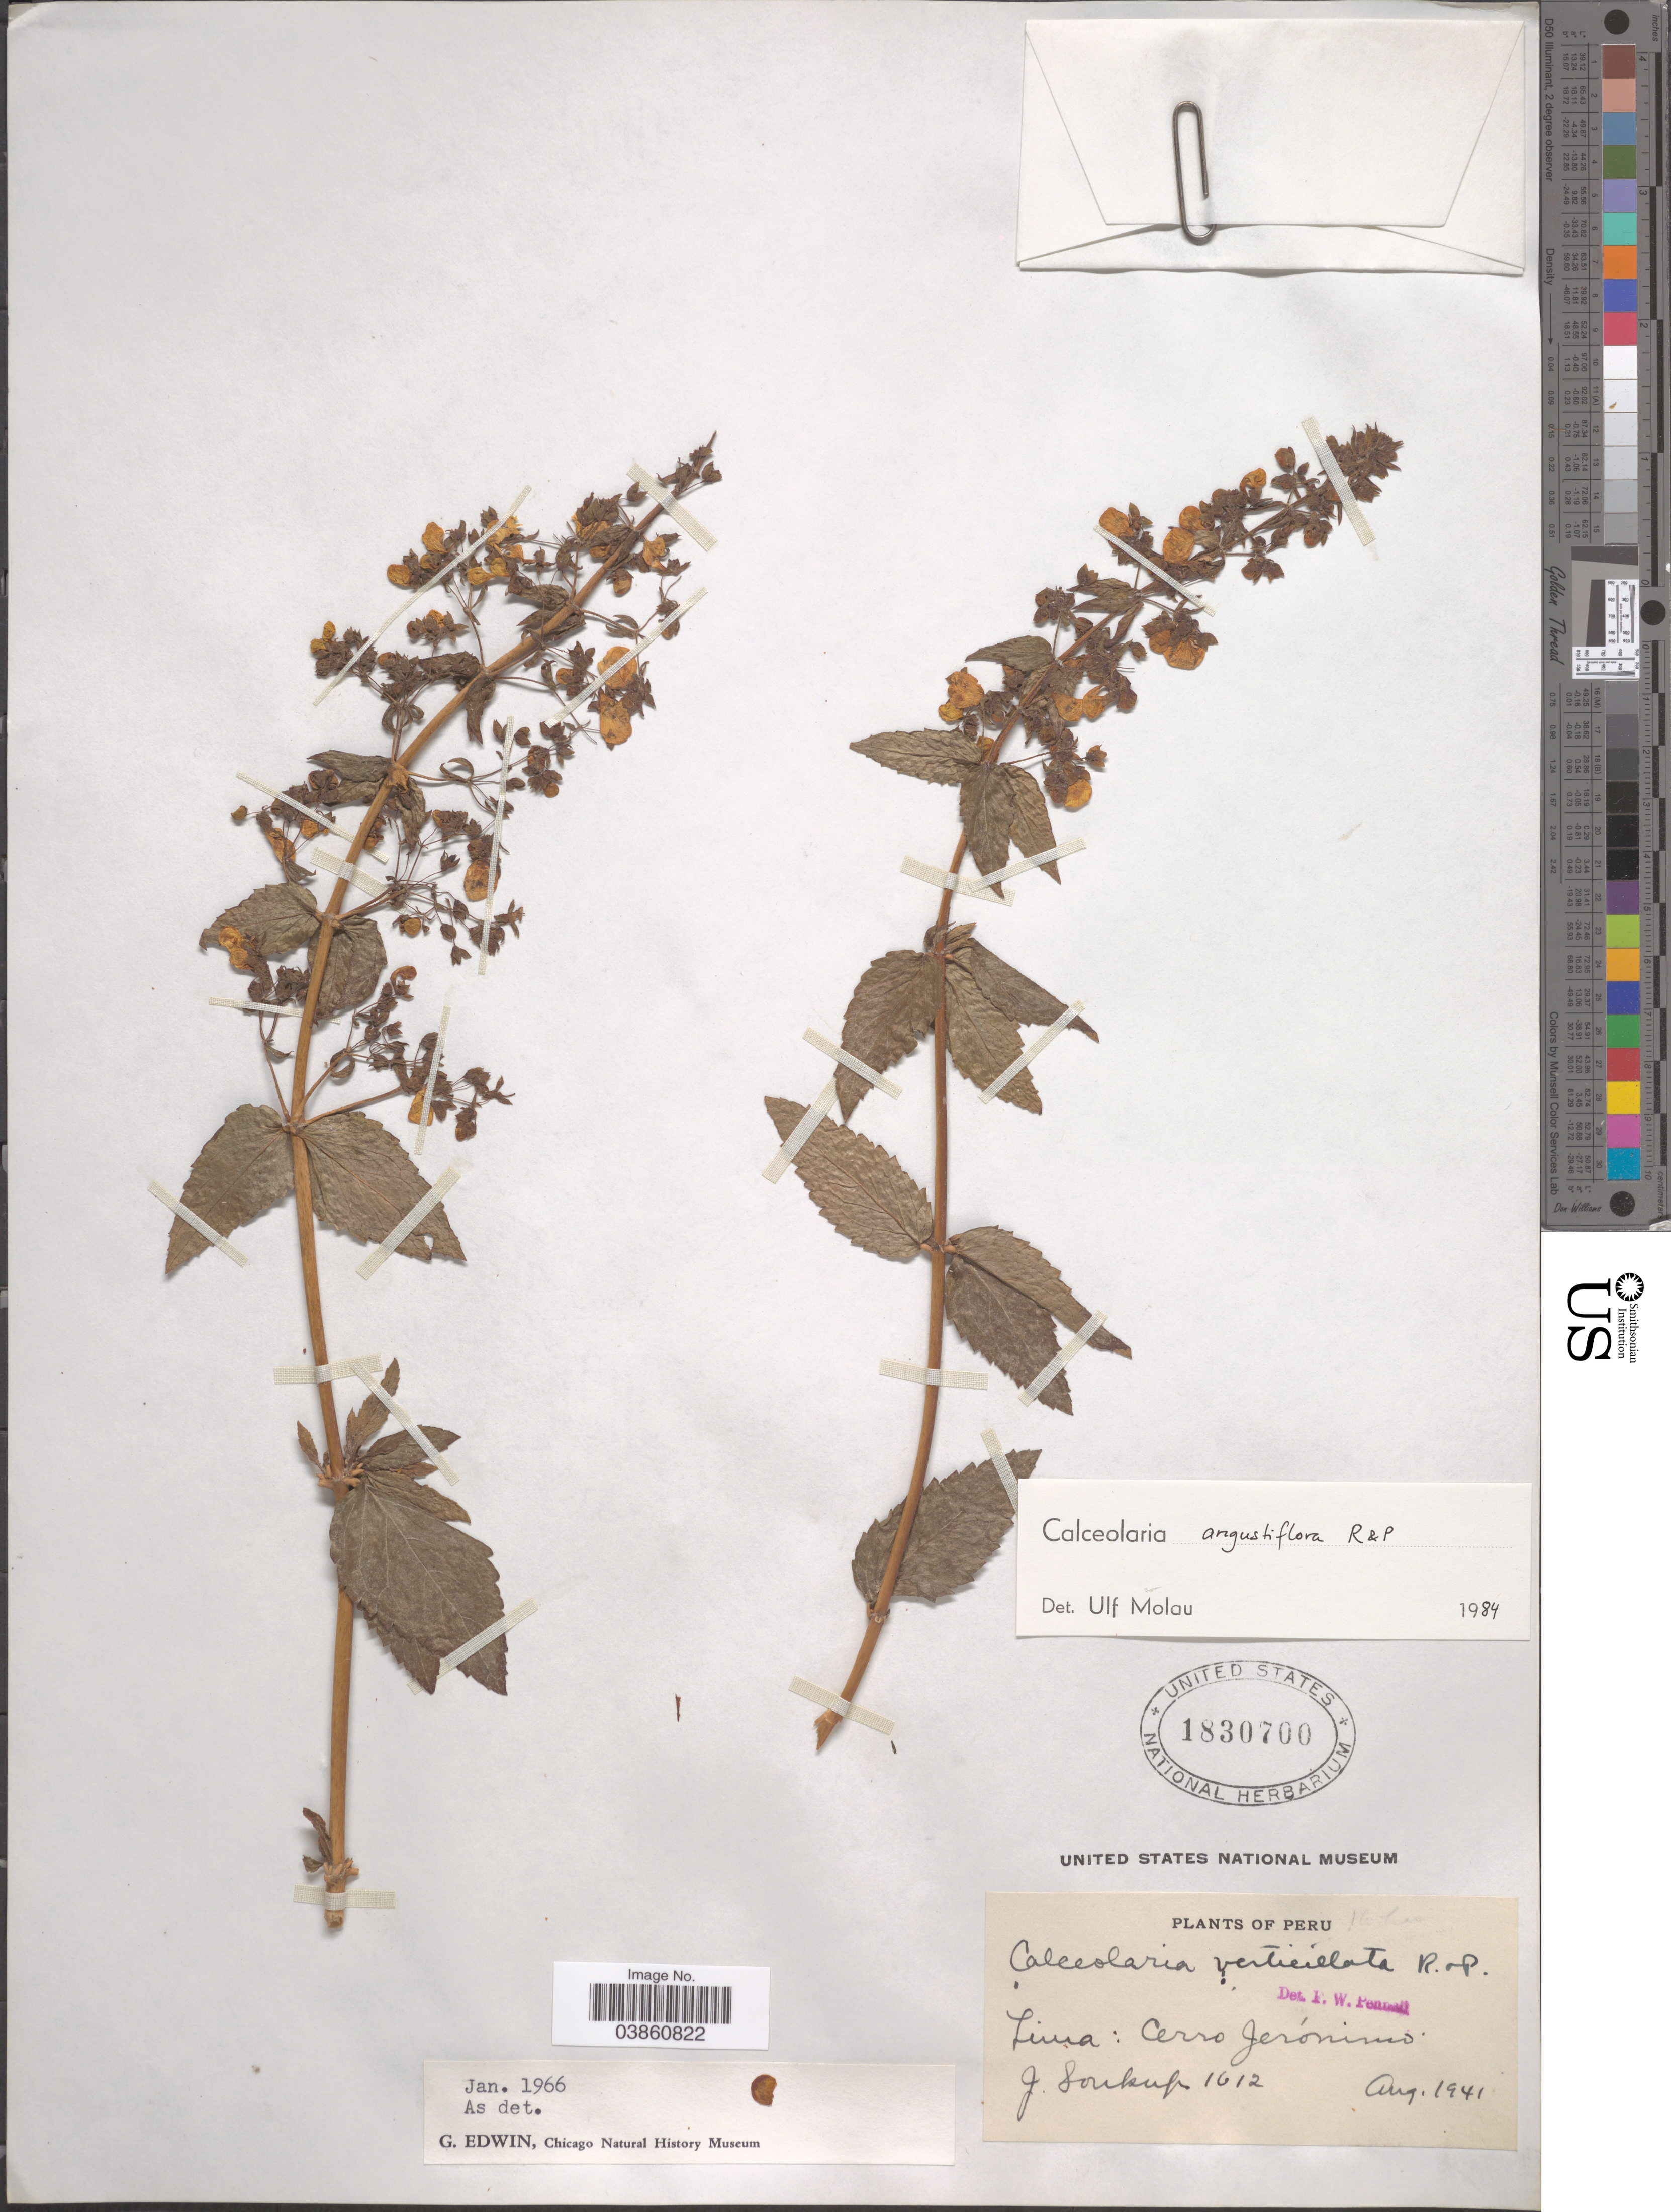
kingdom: Plantae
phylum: Tracheophyta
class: Magnoliopsida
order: Lamiales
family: Calceolariaceae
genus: Calceolaria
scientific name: Calceolaria angustiflora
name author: Ruiz & Pav.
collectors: J. Soukup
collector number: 1612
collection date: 1941-08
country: Peru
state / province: Lima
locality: Cerro Jerónimo.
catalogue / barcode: US 1830700